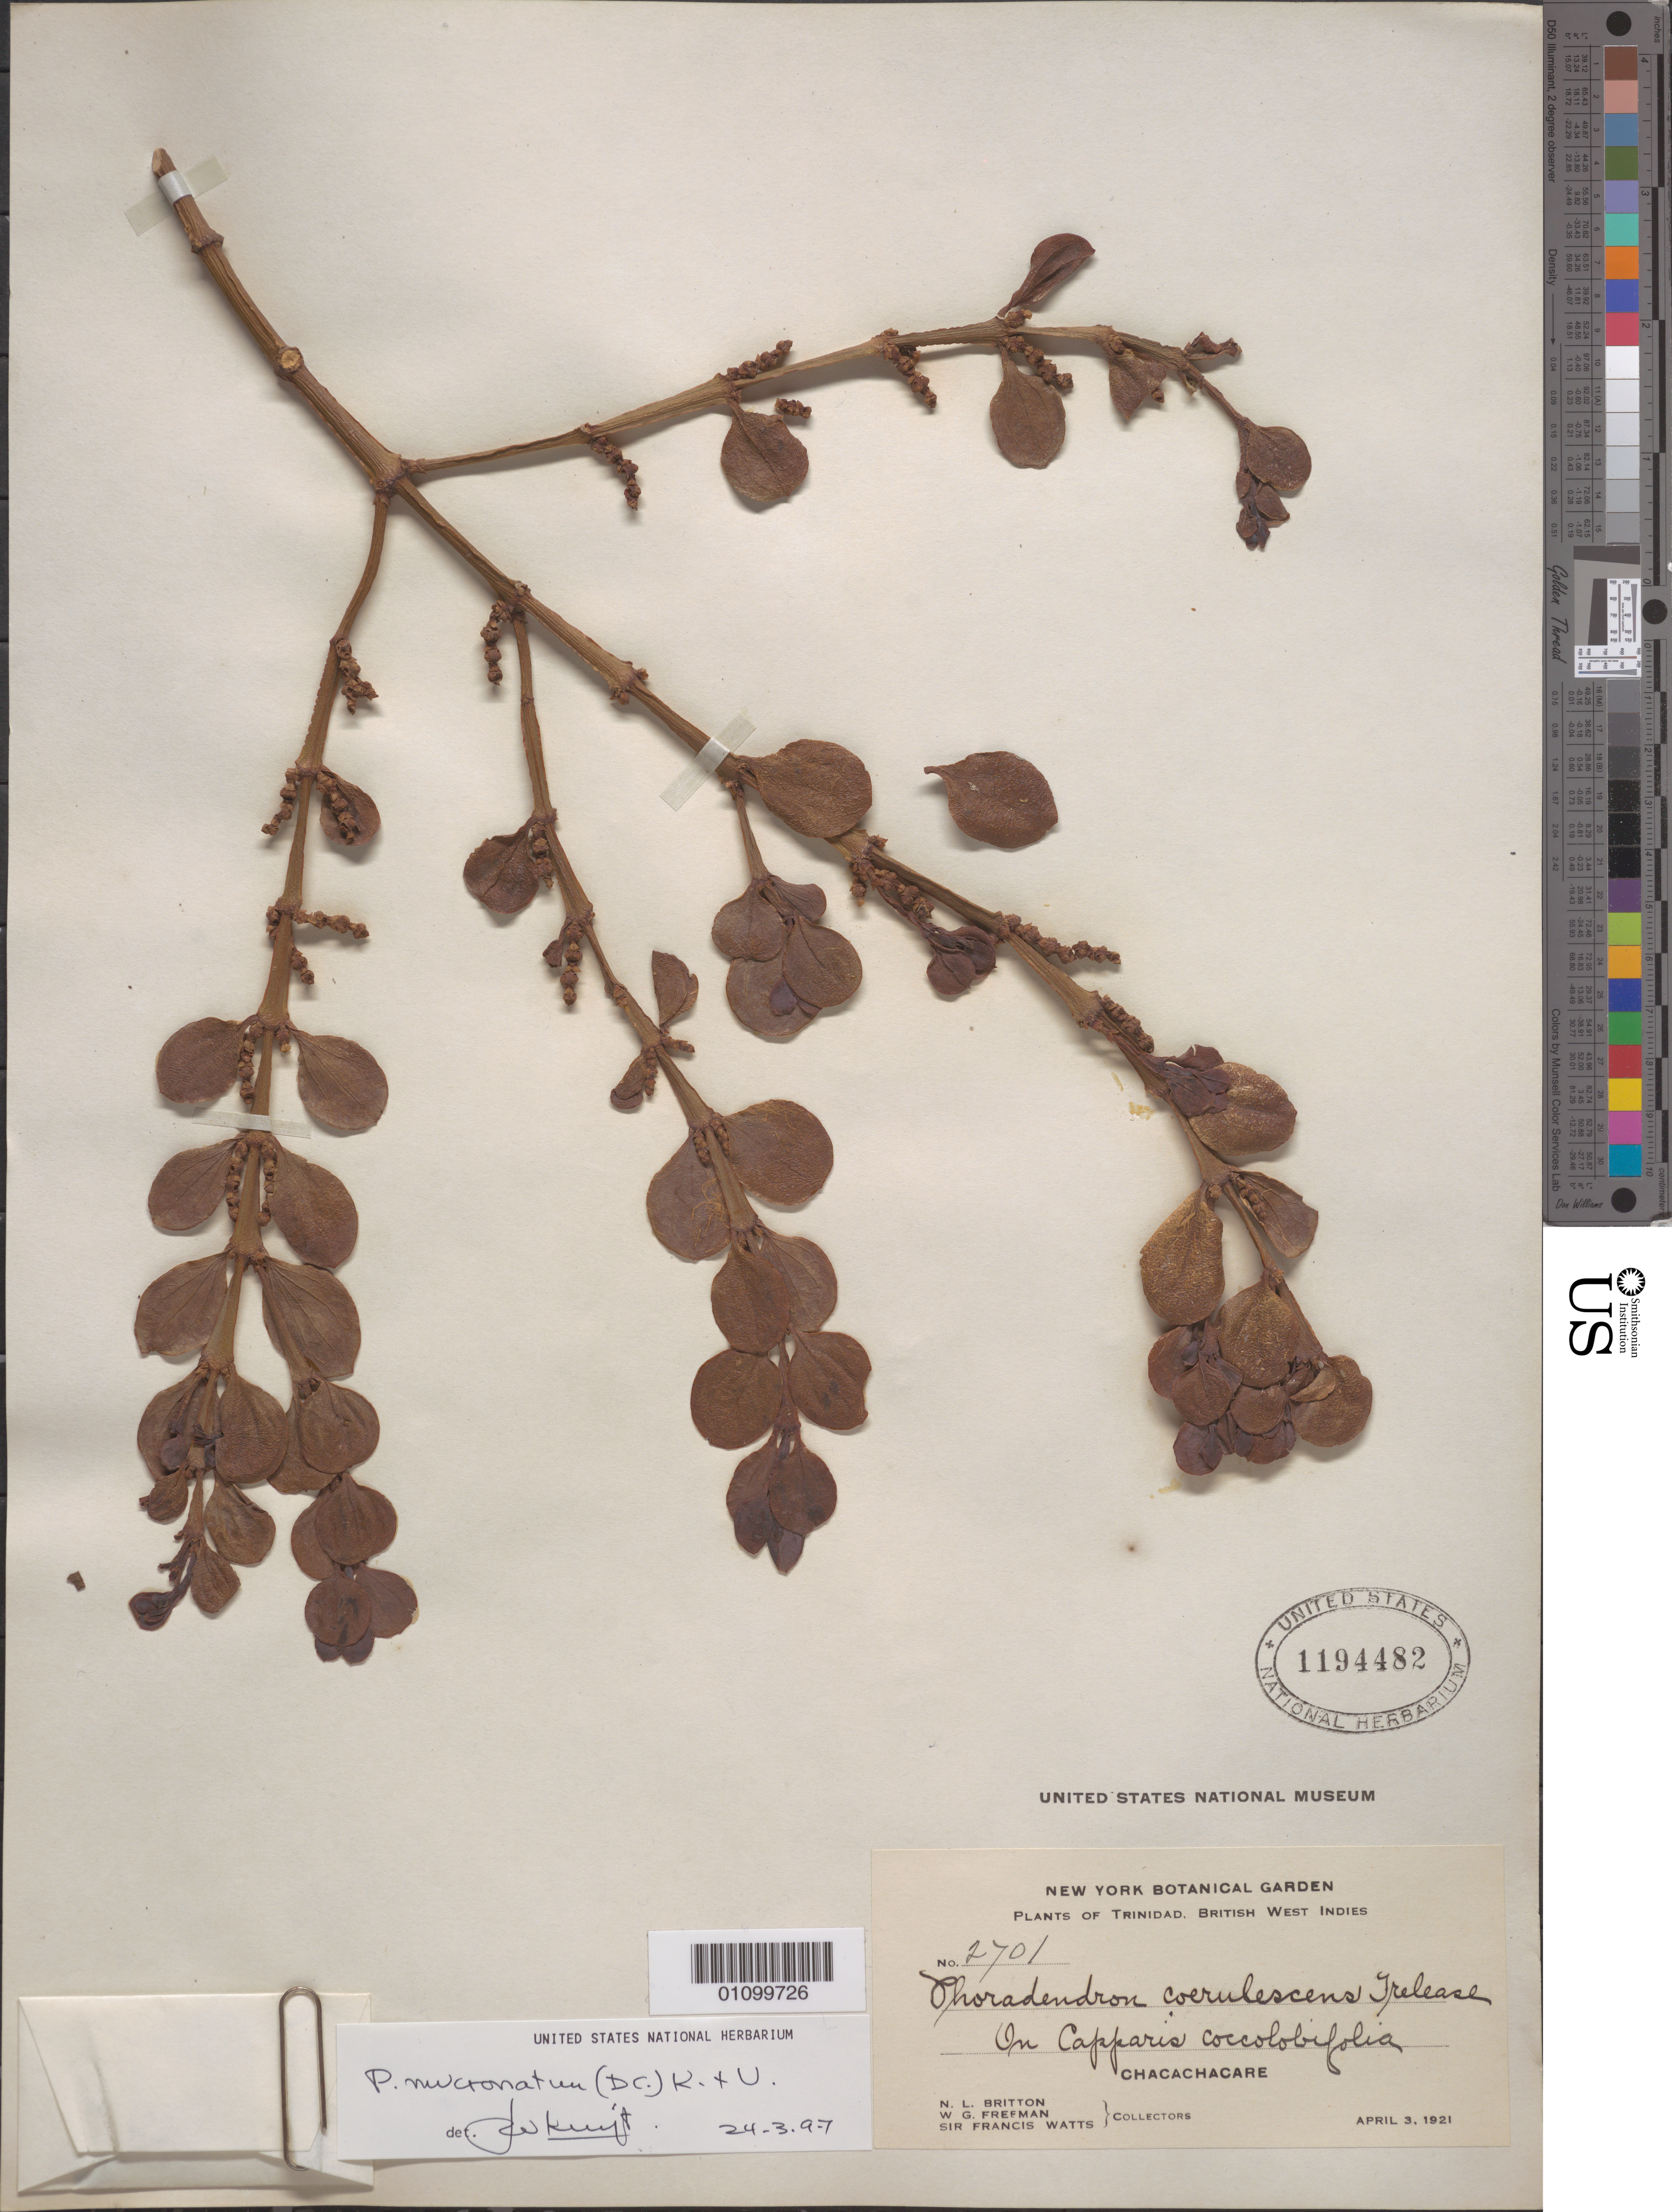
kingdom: Plantae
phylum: Tracheophyta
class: Magnoliopsida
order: Santalales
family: Viscaceae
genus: Phoradendron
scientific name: Phoradendron mucronatum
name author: (DC.) Krug & Urb.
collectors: N. Britton, W. Freeman & F. Watts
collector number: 2701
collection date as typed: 03 Apr 1921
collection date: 1921-04-03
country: Trinidad and Tobago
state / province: Diego Martin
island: Chacachacare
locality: Chacachacare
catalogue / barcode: US 1194482